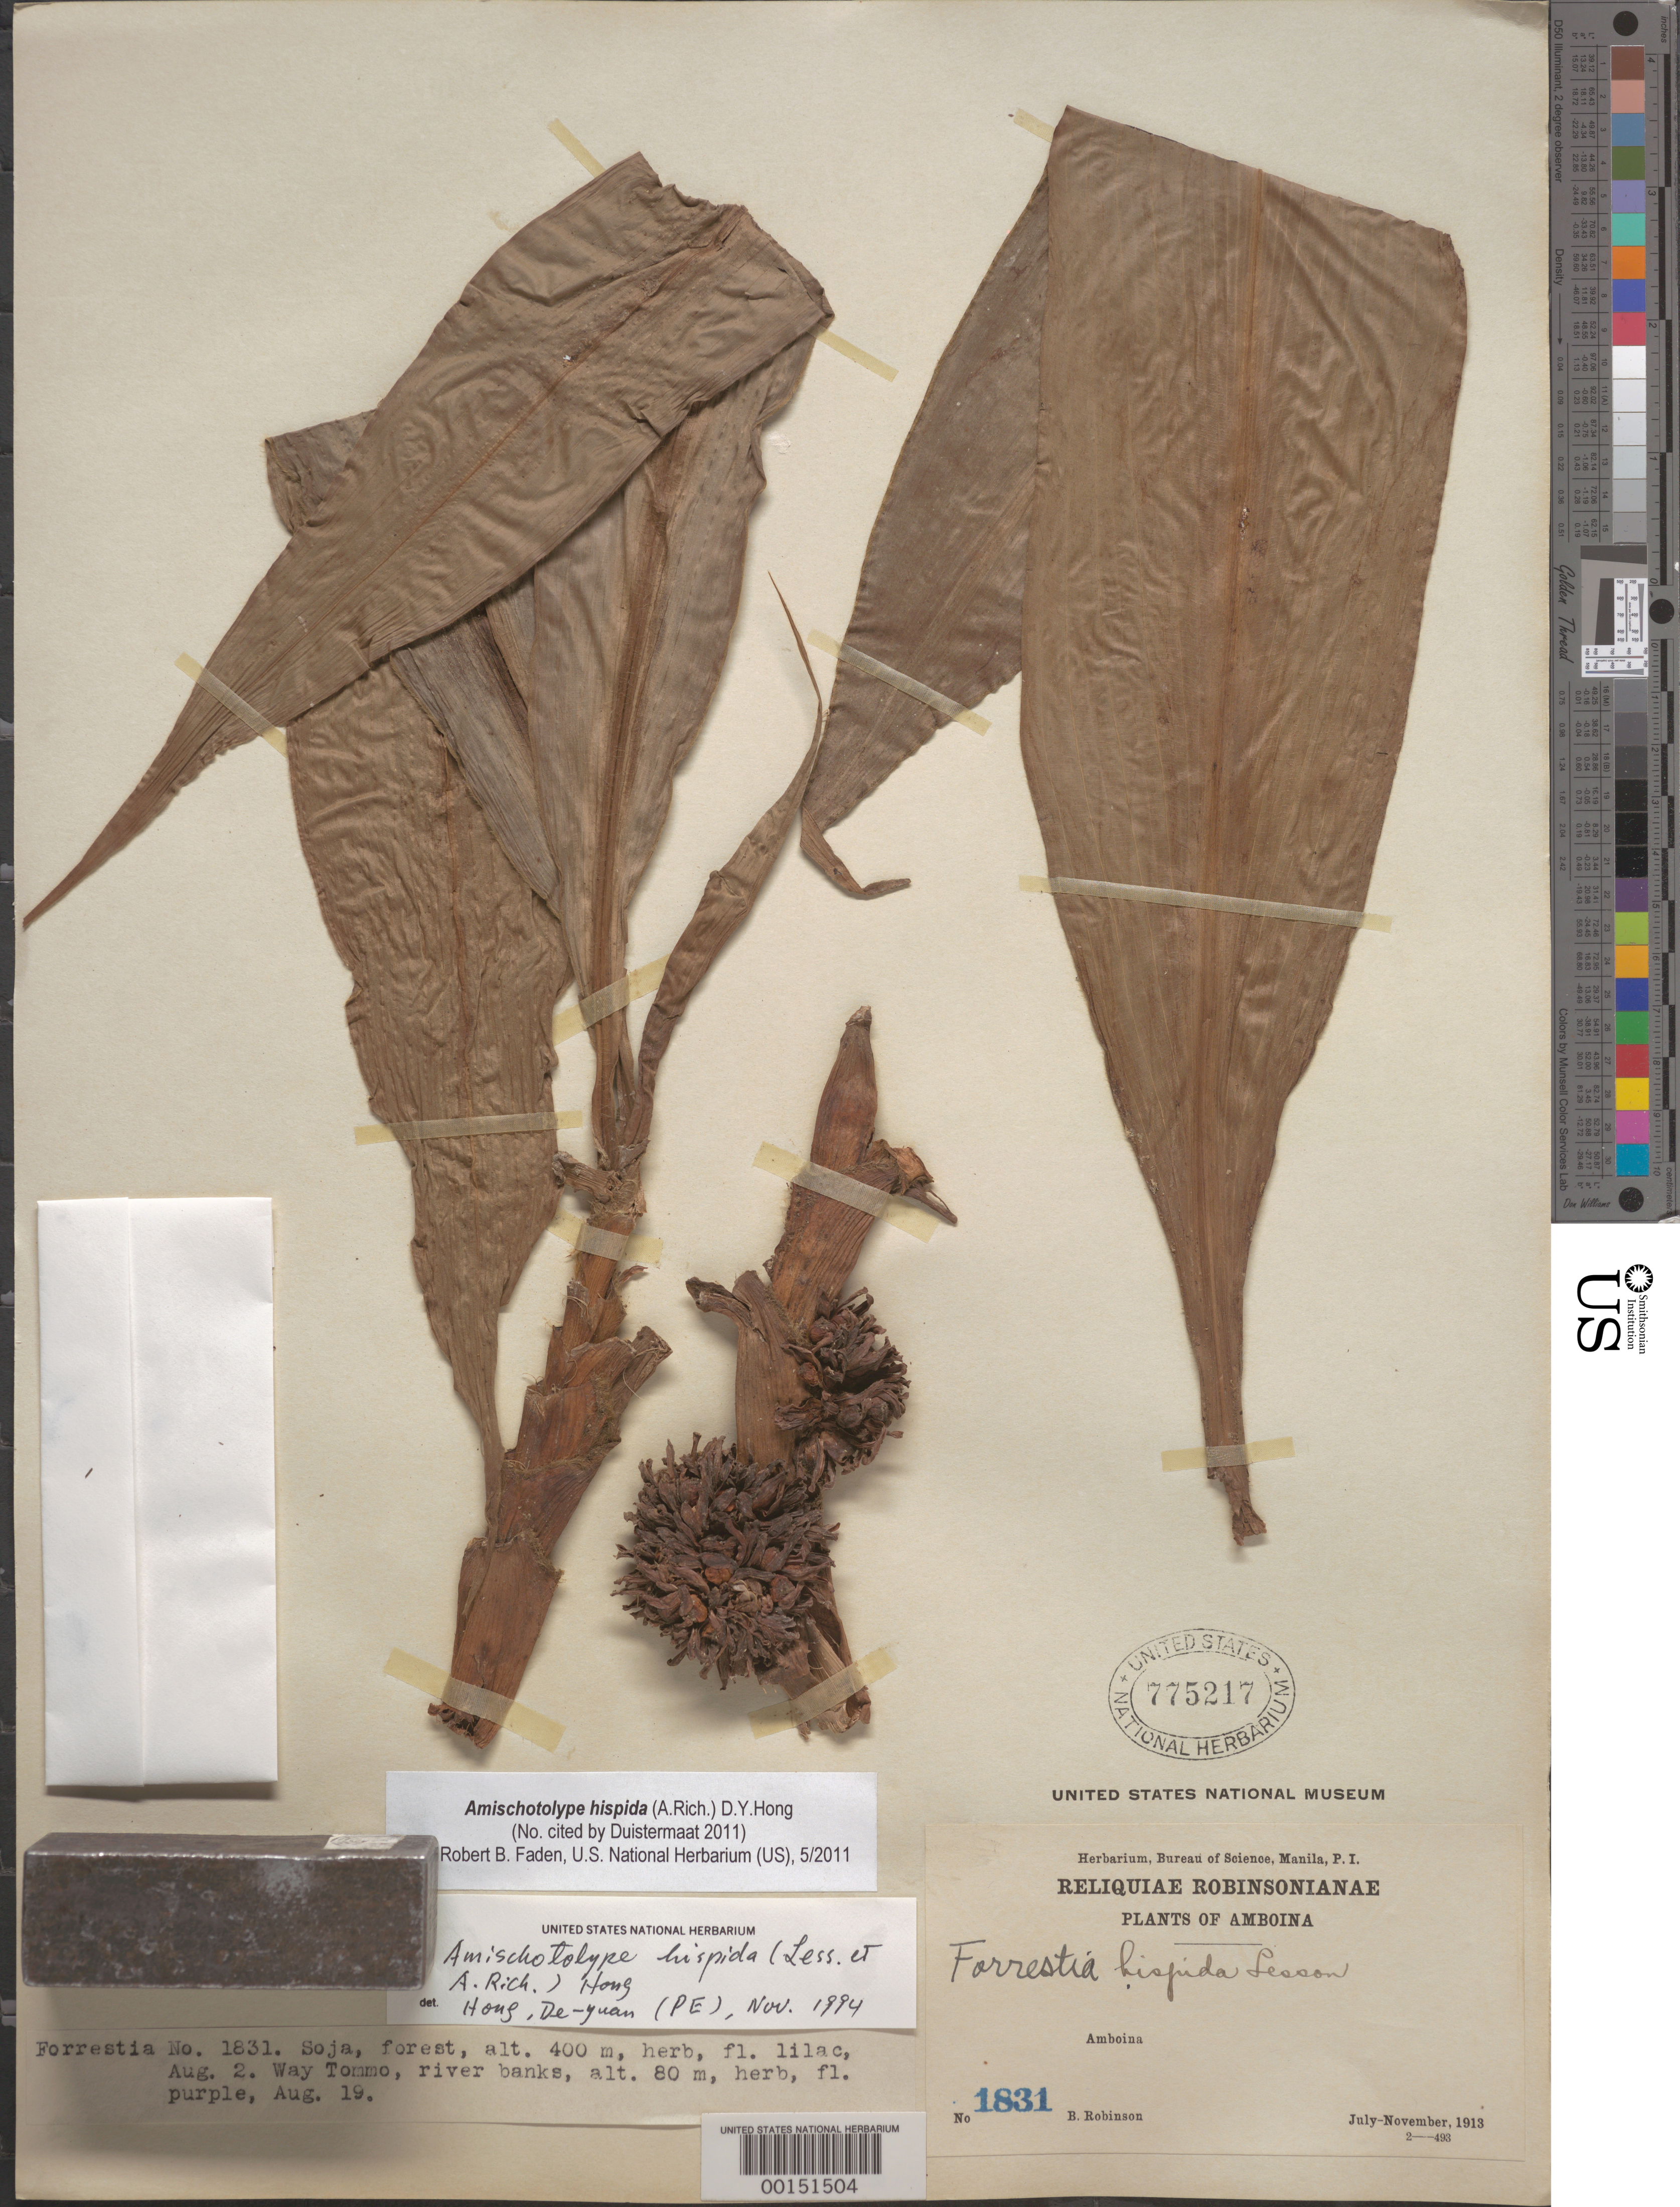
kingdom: Plantae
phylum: Tracheophyta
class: Liliopsida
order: Commelinales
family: Commelinaceae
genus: Amischotolype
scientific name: Amischotolype hispida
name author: (A. Rich.) D.Y. Hong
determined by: Faden, Robert B., (US), Smithsonian Institution - National Museum of Natural History (UNITED STATES)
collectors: B. L. Robinson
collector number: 1831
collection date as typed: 02 Aug 1913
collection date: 1913-08-02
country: Indonesia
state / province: Maluku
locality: Soja [Moluccas]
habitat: Forest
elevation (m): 400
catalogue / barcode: US 775217